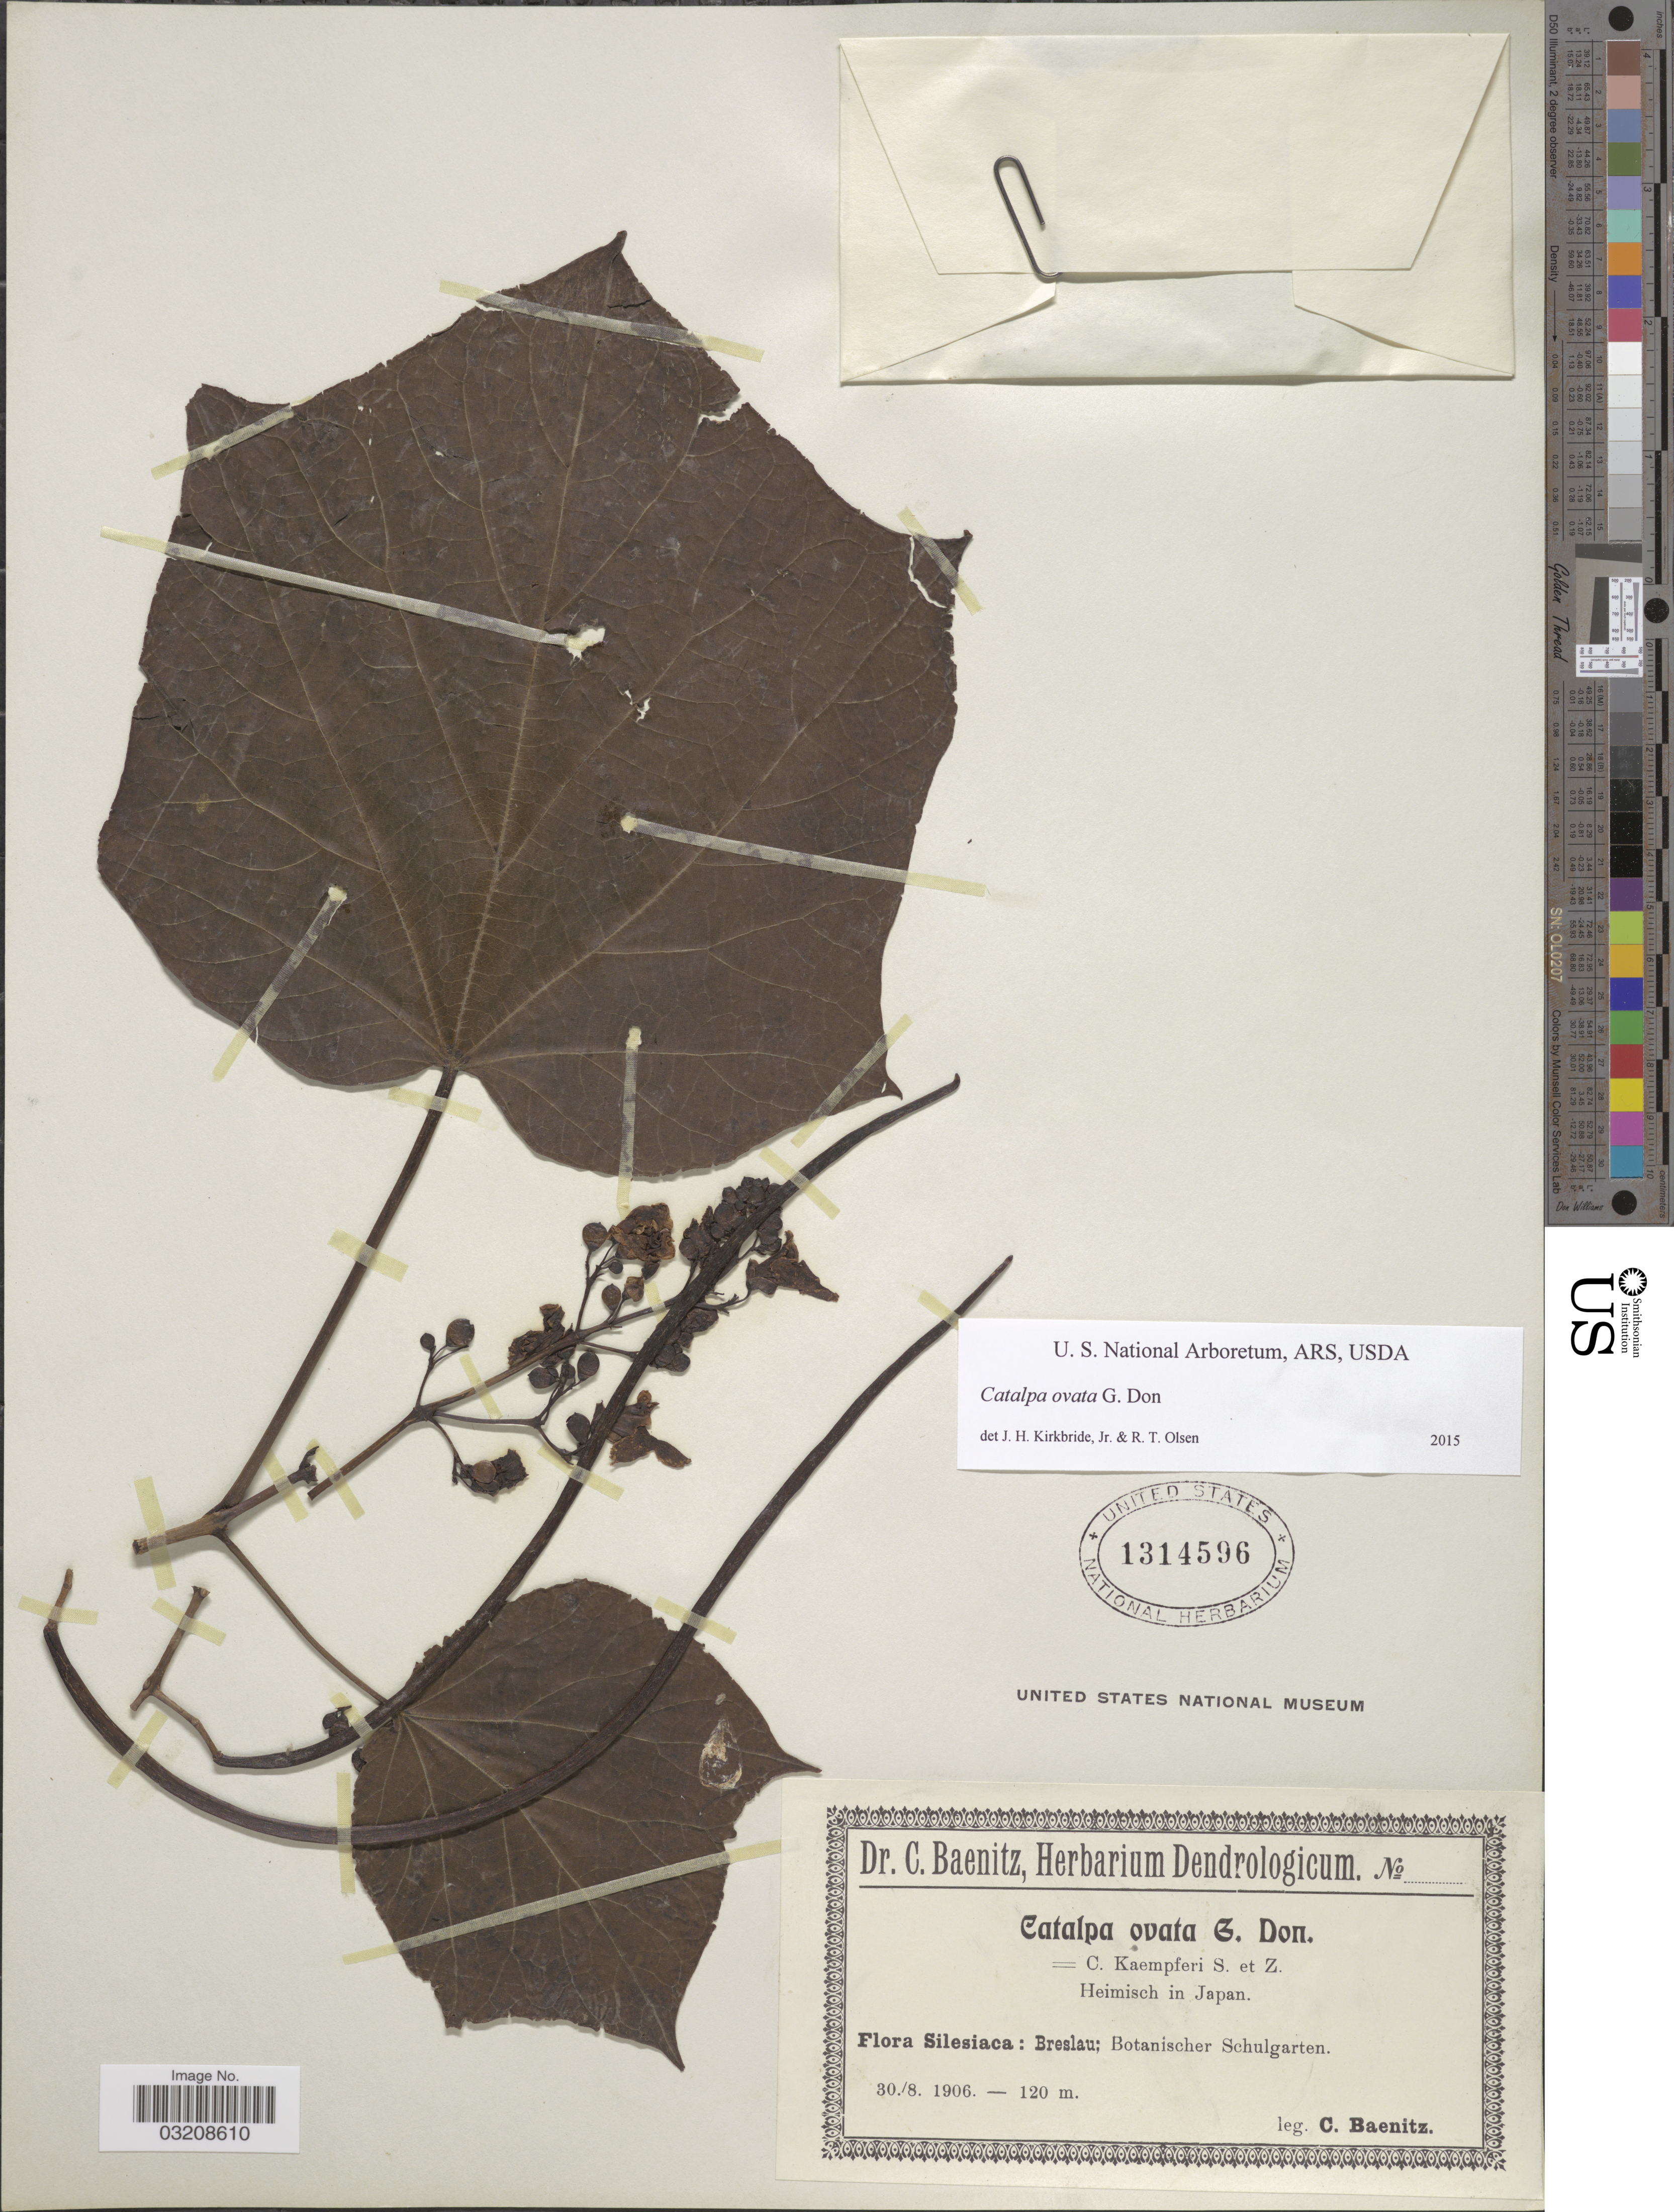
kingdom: Plantae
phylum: Tracheophyta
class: Magnoliopsida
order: Lamiales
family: Bignoniaceae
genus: Catalpa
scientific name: Catalpa ovata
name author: G. Don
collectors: C. G. Baenitz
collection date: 1906-08-30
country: Poland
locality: Silesiaca: Breslau; Botanischer Schulgarten.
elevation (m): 120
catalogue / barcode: US 1314596